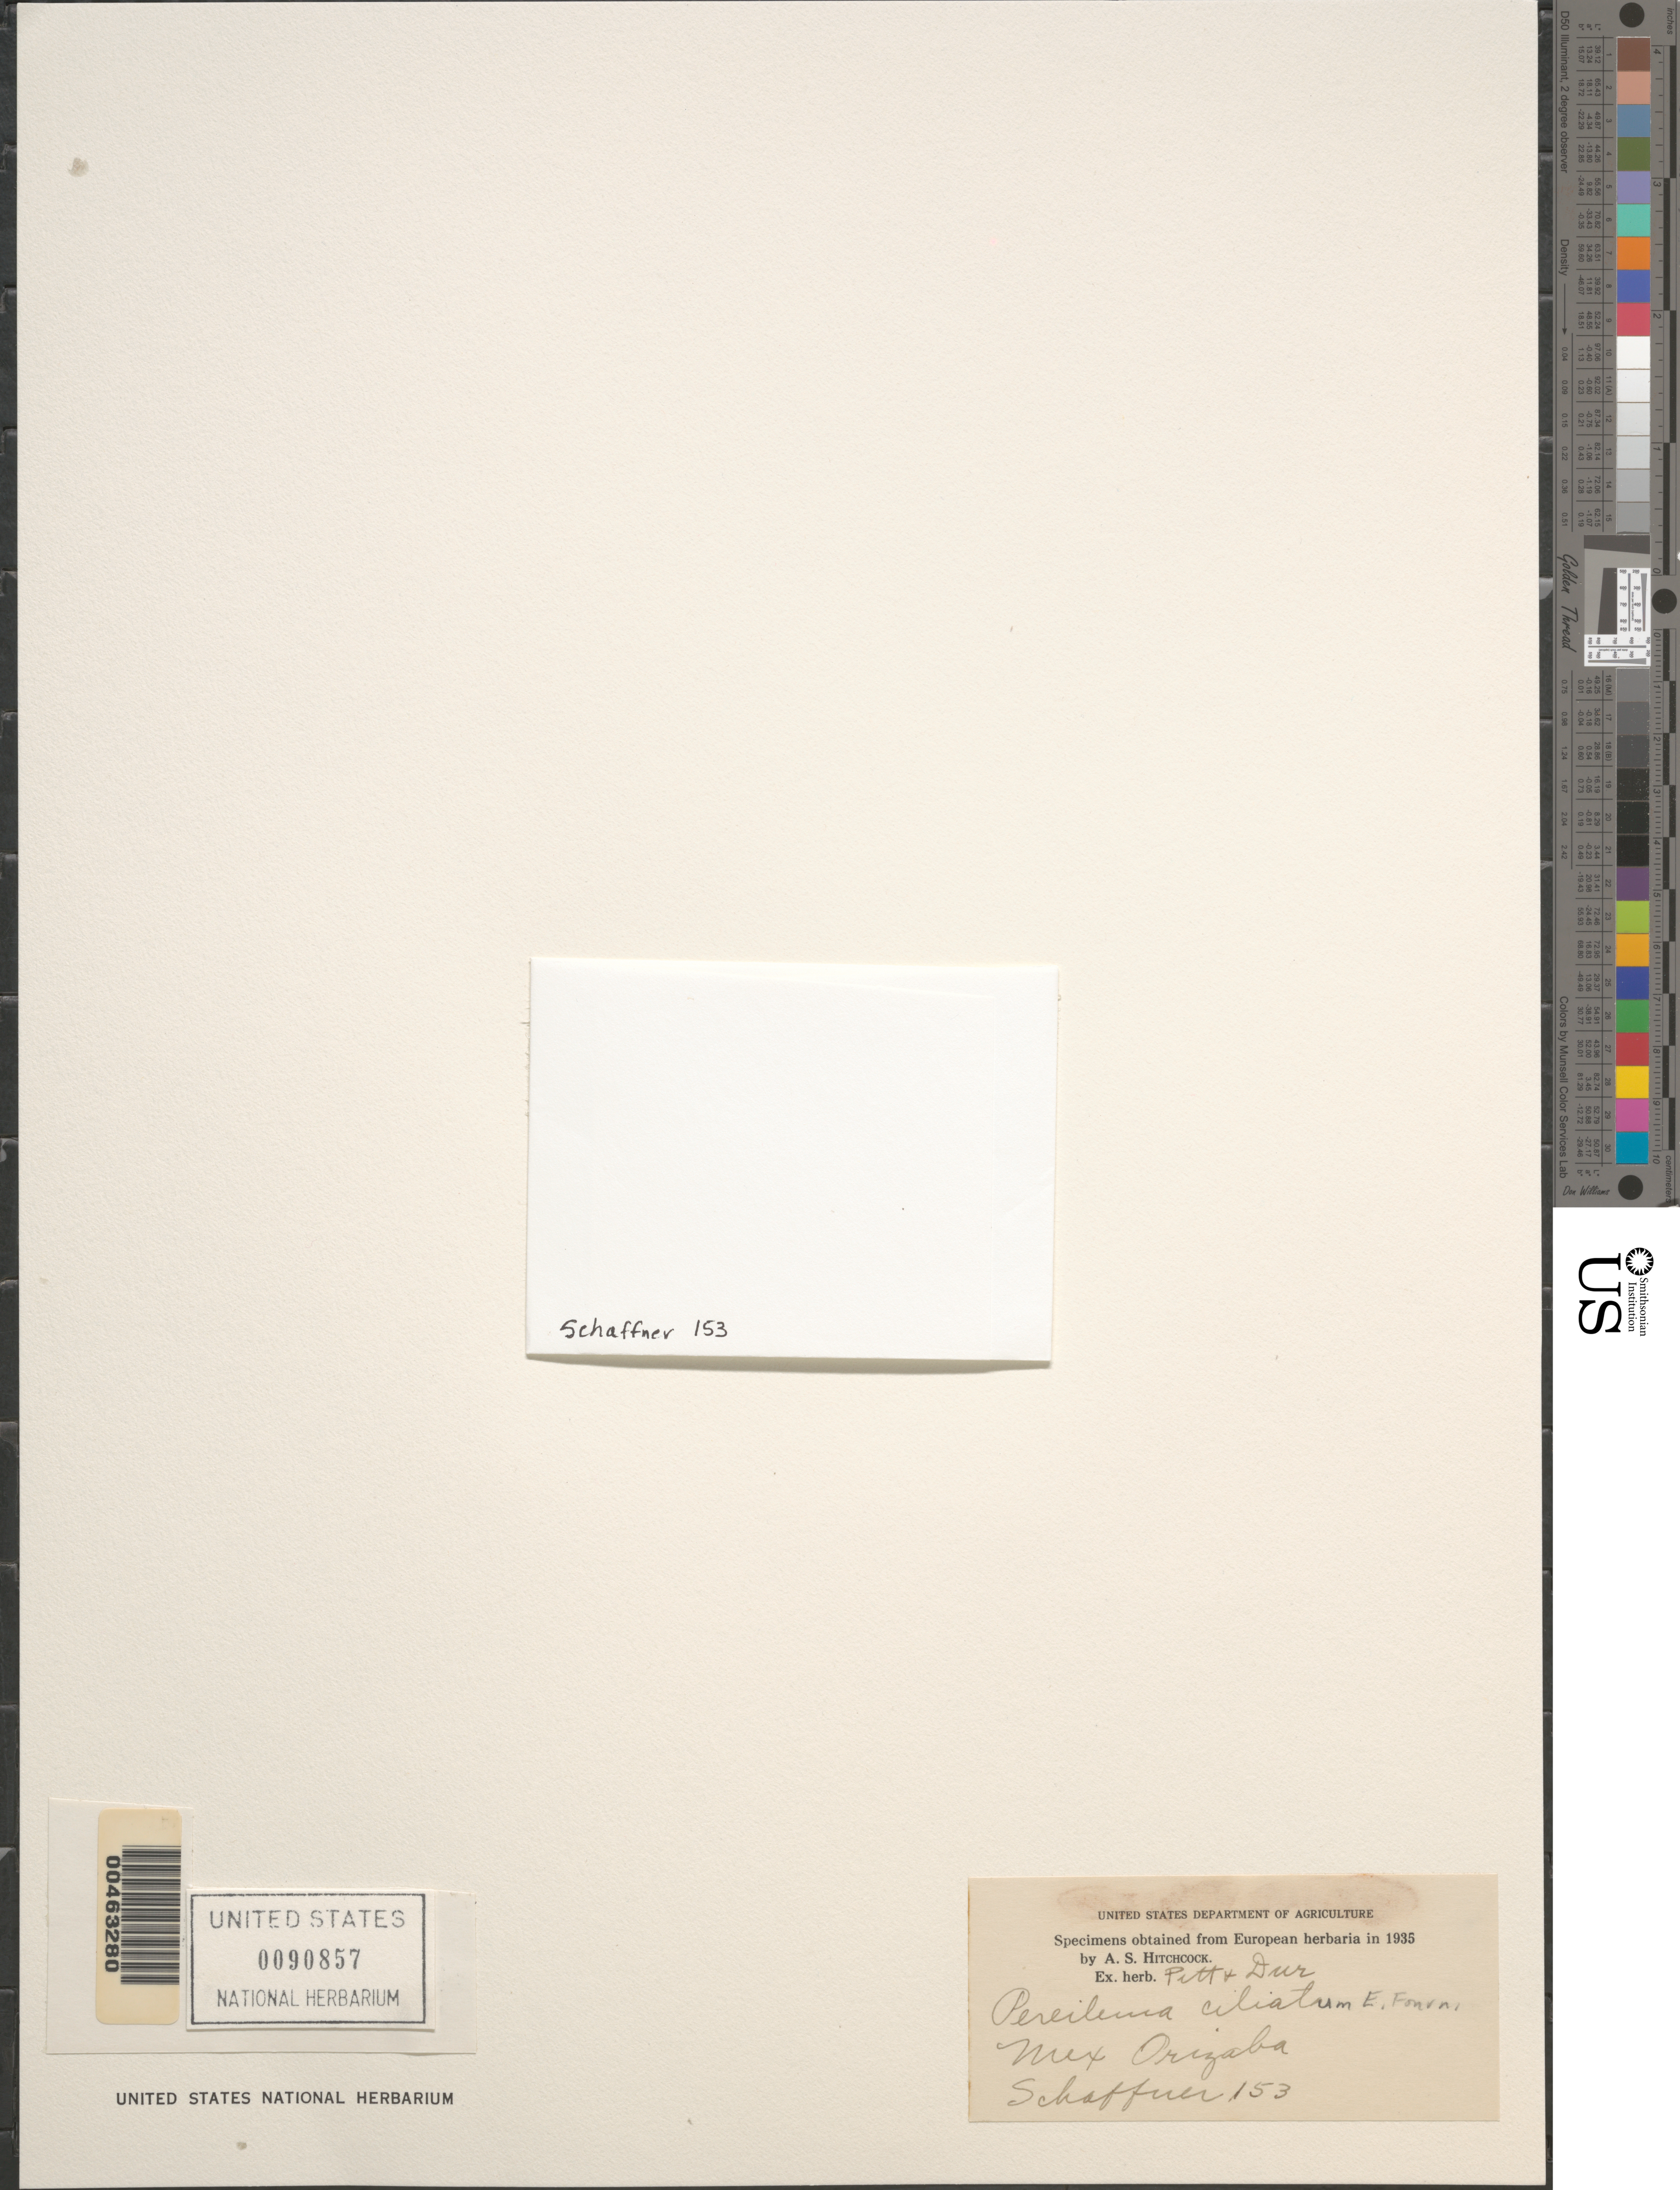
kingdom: Plantae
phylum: Tracheophyta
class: Liliopsida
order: Poales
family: Poaceae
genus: Pereilema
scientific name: Pereilema crinitum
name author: J. Presl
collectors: -. Schaffner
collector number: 153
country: Mexico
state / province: Veracruz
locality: Orizaba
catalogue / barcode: US 90857